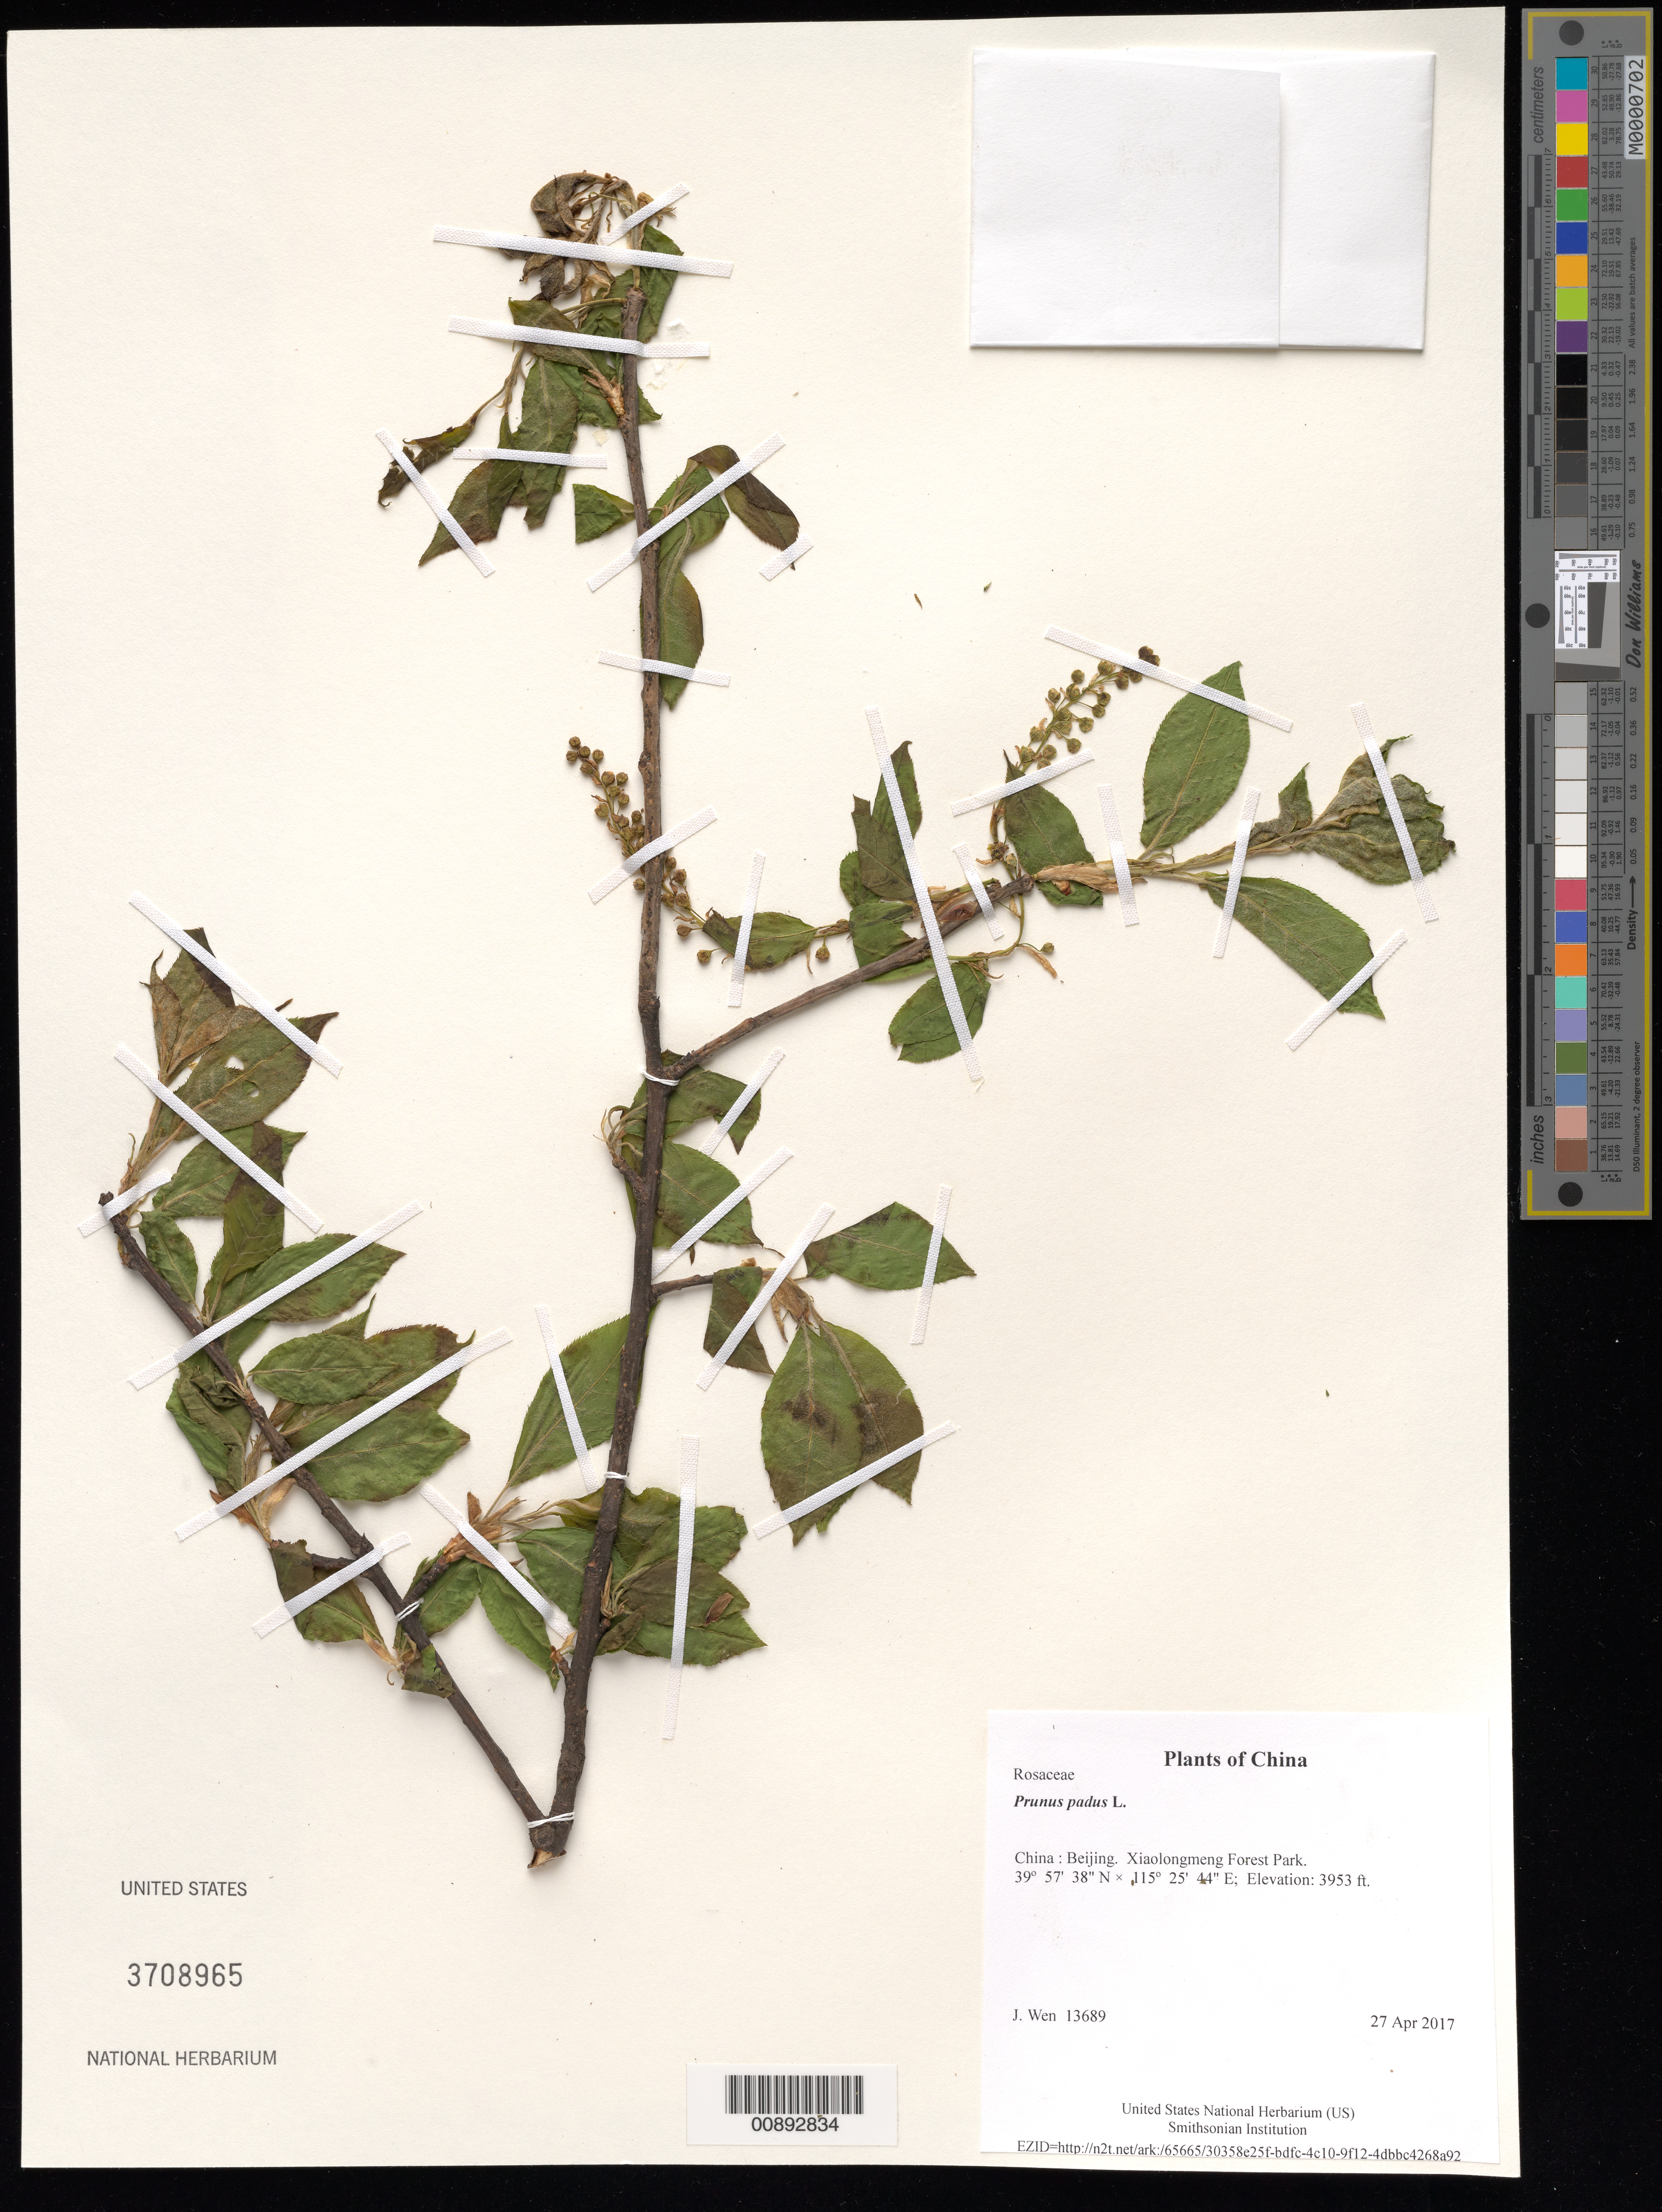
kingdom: Plantae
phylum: Tracheophyta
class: Magnoliopsida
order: Rosales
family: Rosaceae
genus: Prunus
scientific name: Prunus padus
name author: L.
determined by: Wen, Jun, (BOT), Smithsonian Institution - National Museum of Natural History (UNITED STATES)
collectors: J. Wen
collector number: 13689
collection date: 2017-04-27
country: China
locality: Beijing. Xiaolongmeng Forest Park.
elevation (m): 1205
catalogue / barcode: US 3708965